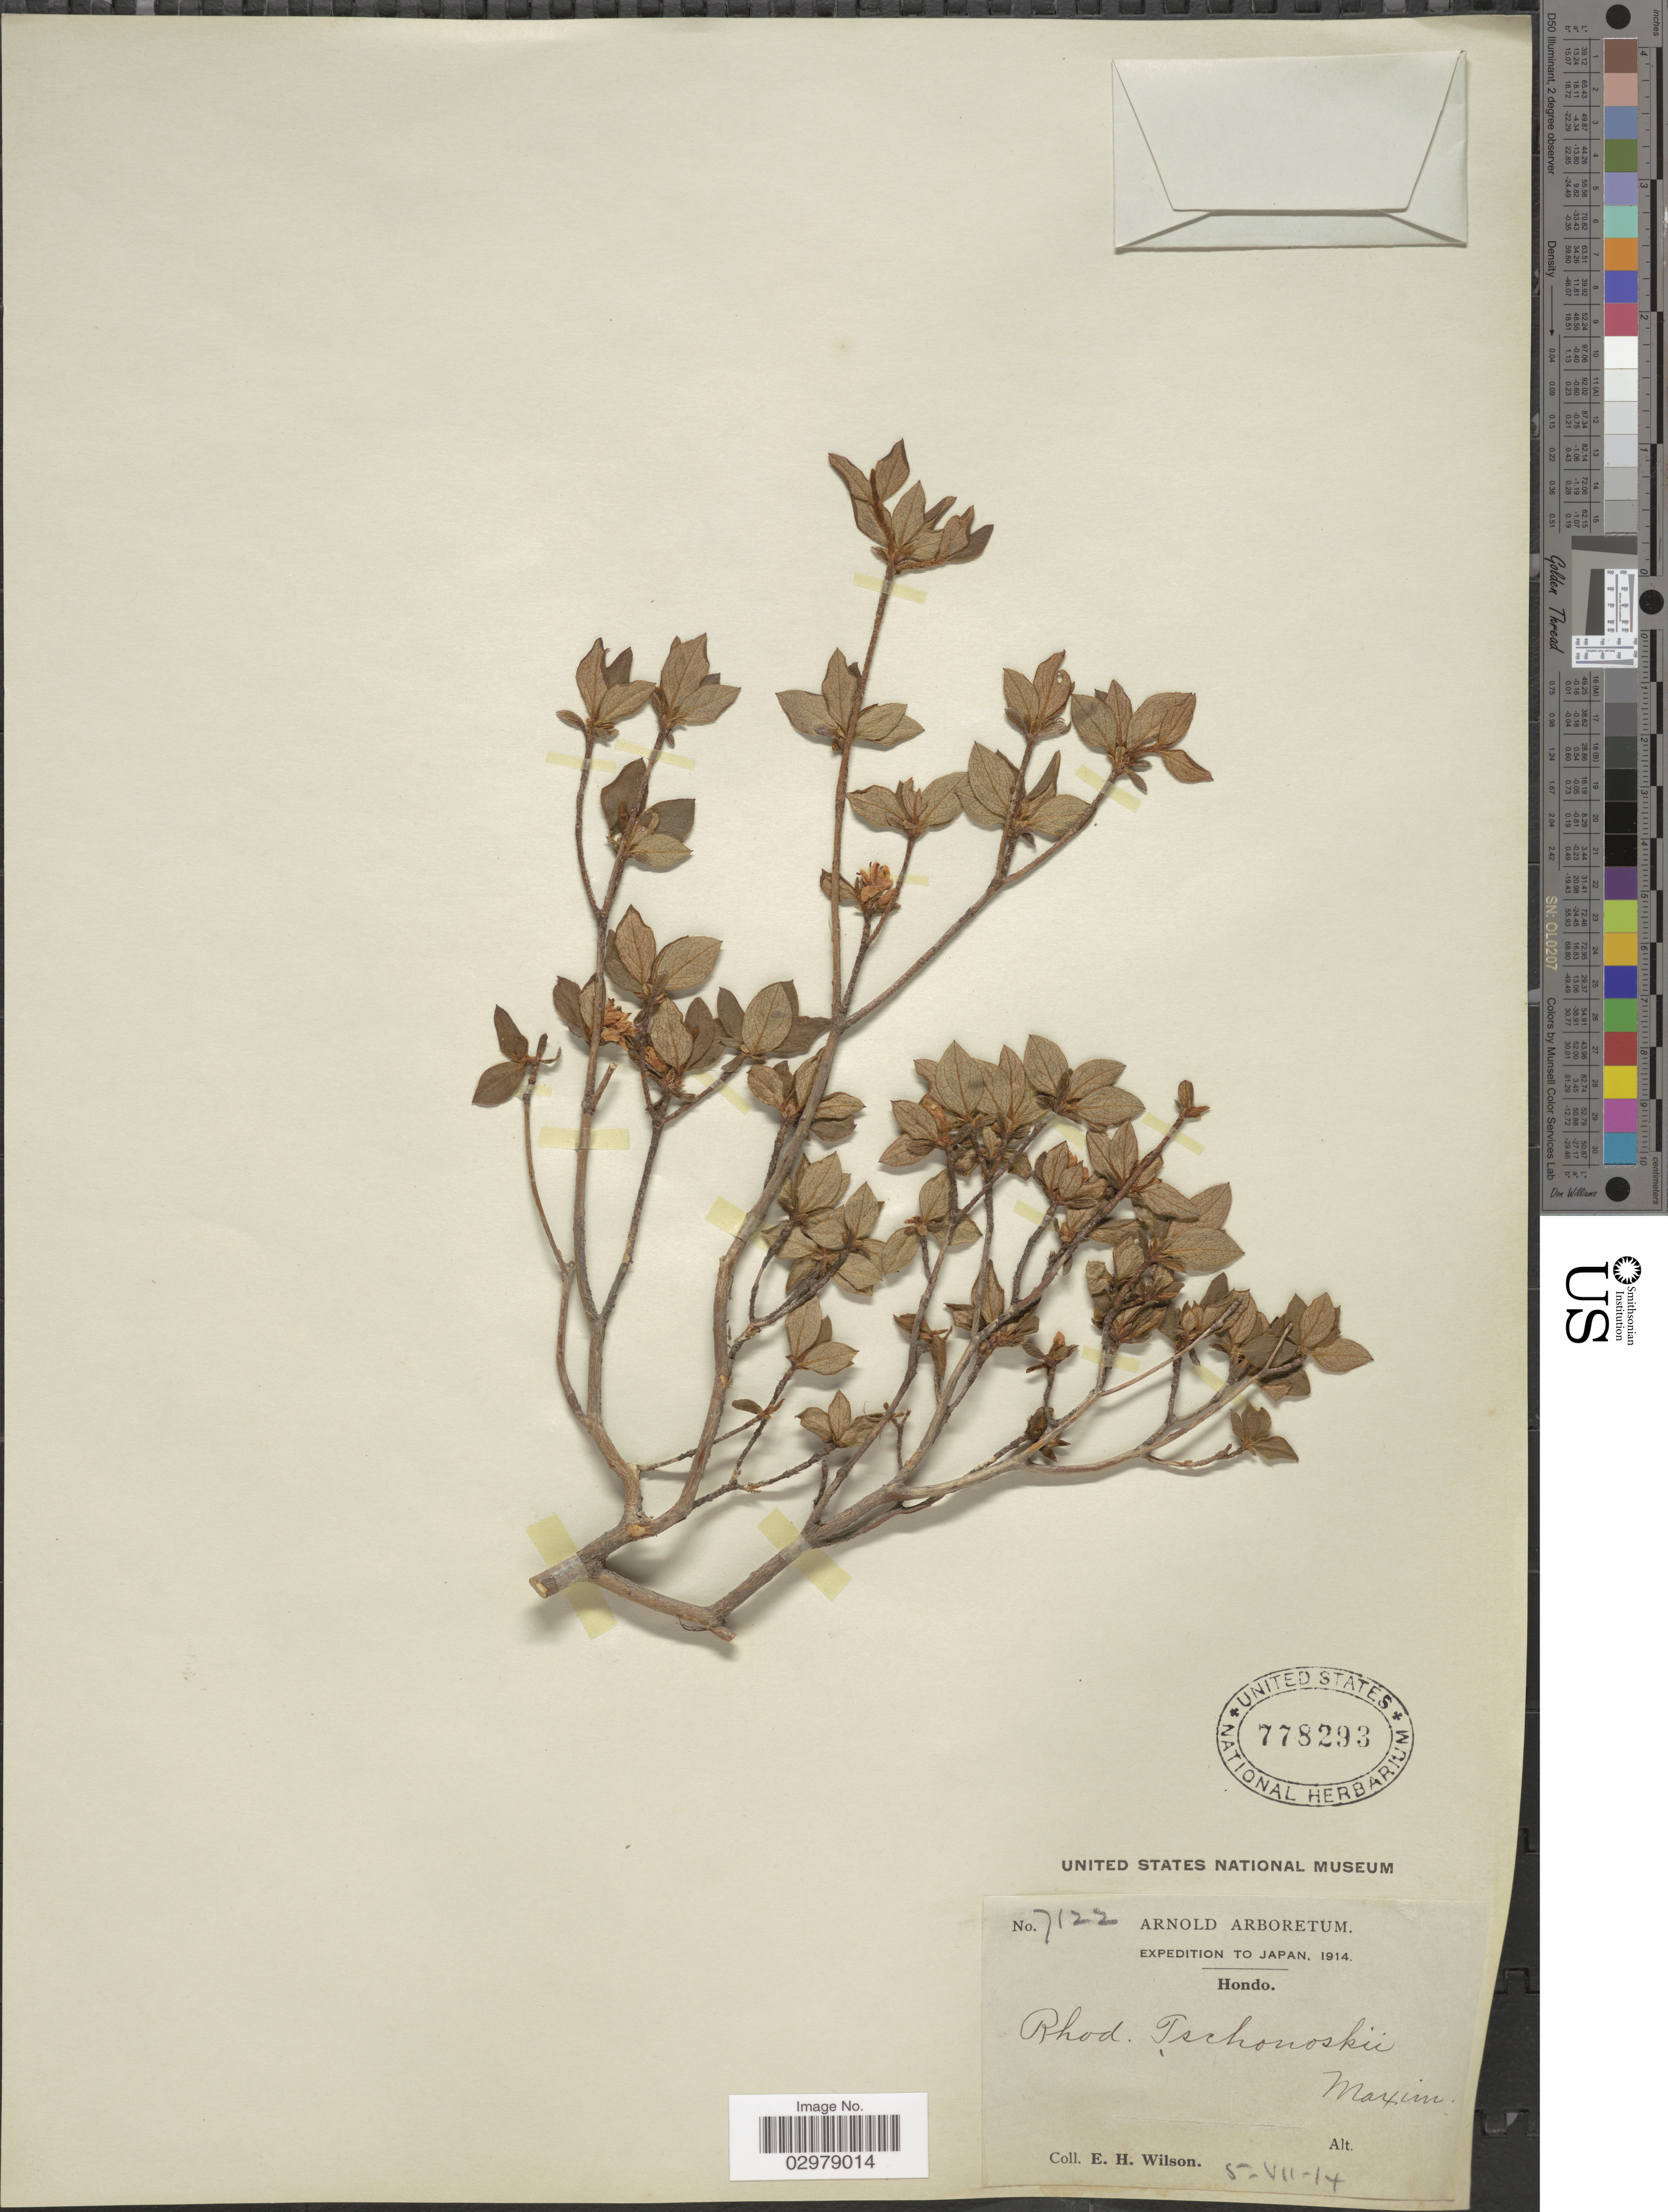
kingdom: Plantae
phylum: Tracheophyta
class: Magnoliopsida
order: Ericales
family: Ericaceae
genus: Rhododendron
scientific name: Rhododendron tschonoskii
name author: Maxim.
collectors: E. Wilson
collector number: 7122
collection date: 1914-07-05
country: Japan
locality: Hondo.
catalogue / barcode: US 778293